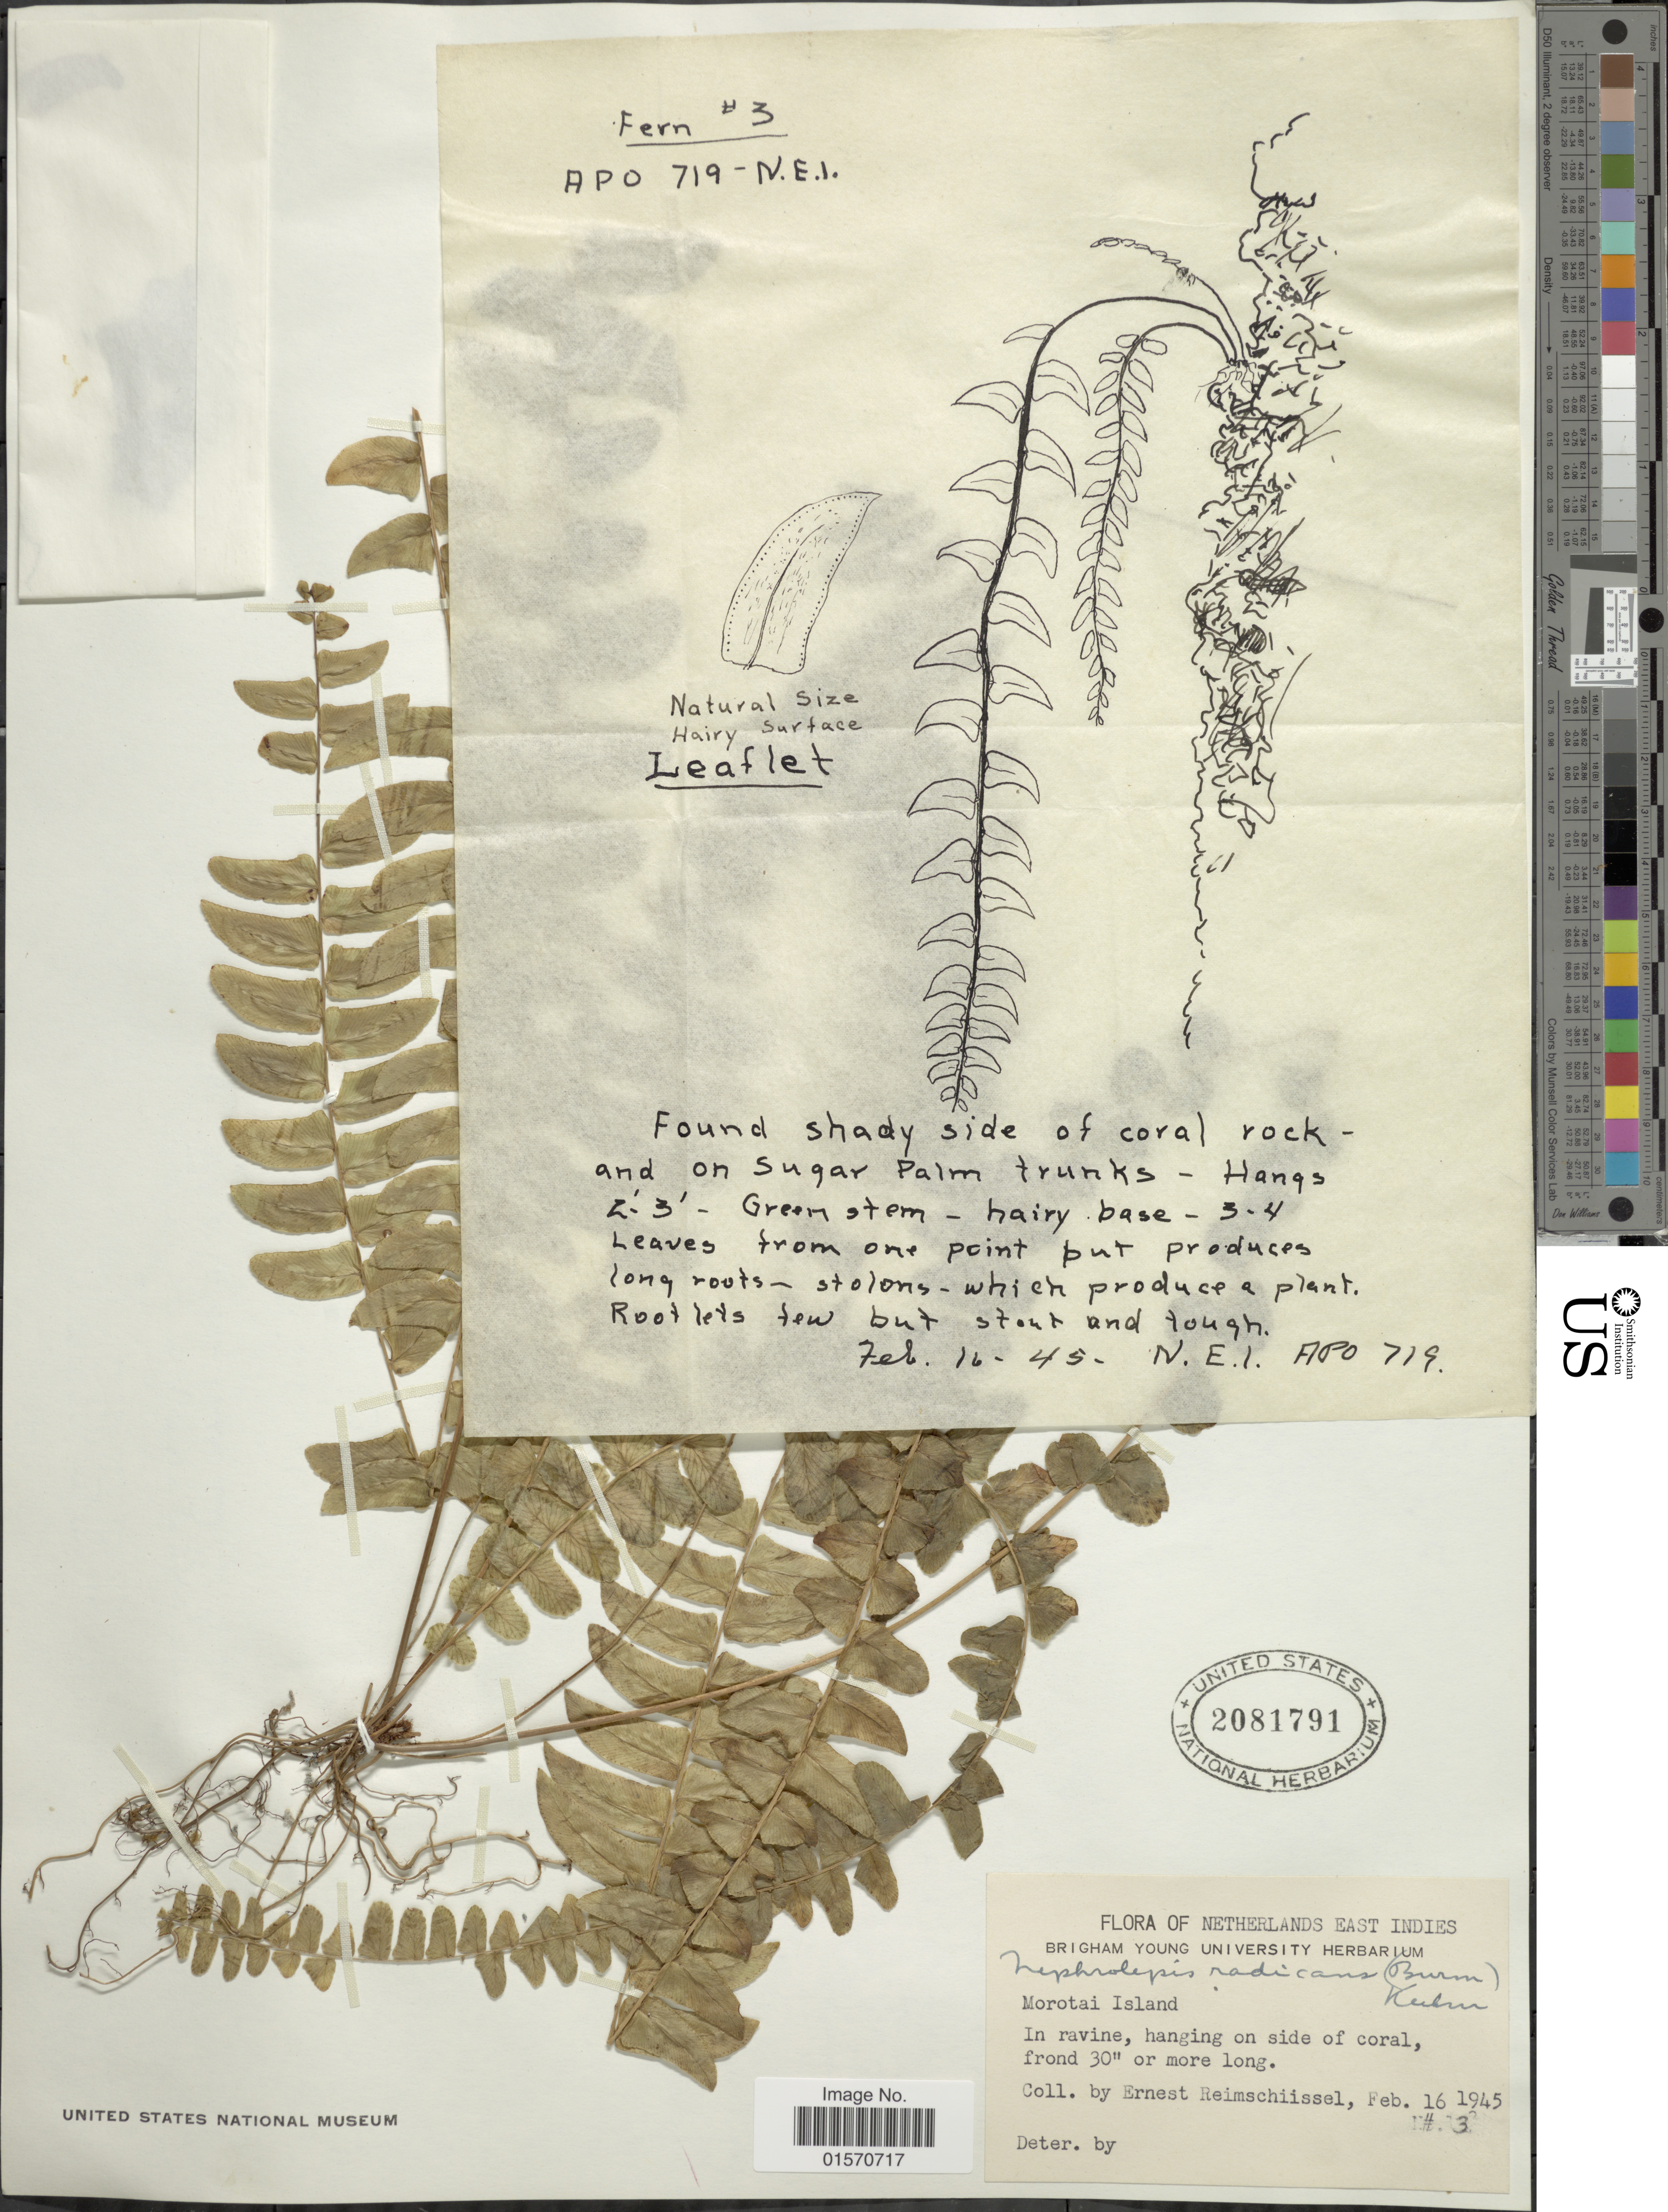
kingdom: Plantae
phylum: Tracheophyta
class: Polypodiopsida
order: Polypodiales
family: Nephrolepidaceae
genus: Nephrolepis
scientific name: Nephrolepis radicans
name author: (Burm.) Kuhn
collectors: E. Reimschiissel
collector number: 3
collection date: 1945-02-16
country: Indonesia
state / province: Maluku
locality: Netherlands East Indies, Morotai Island. In ravine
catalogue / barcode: US 2081791